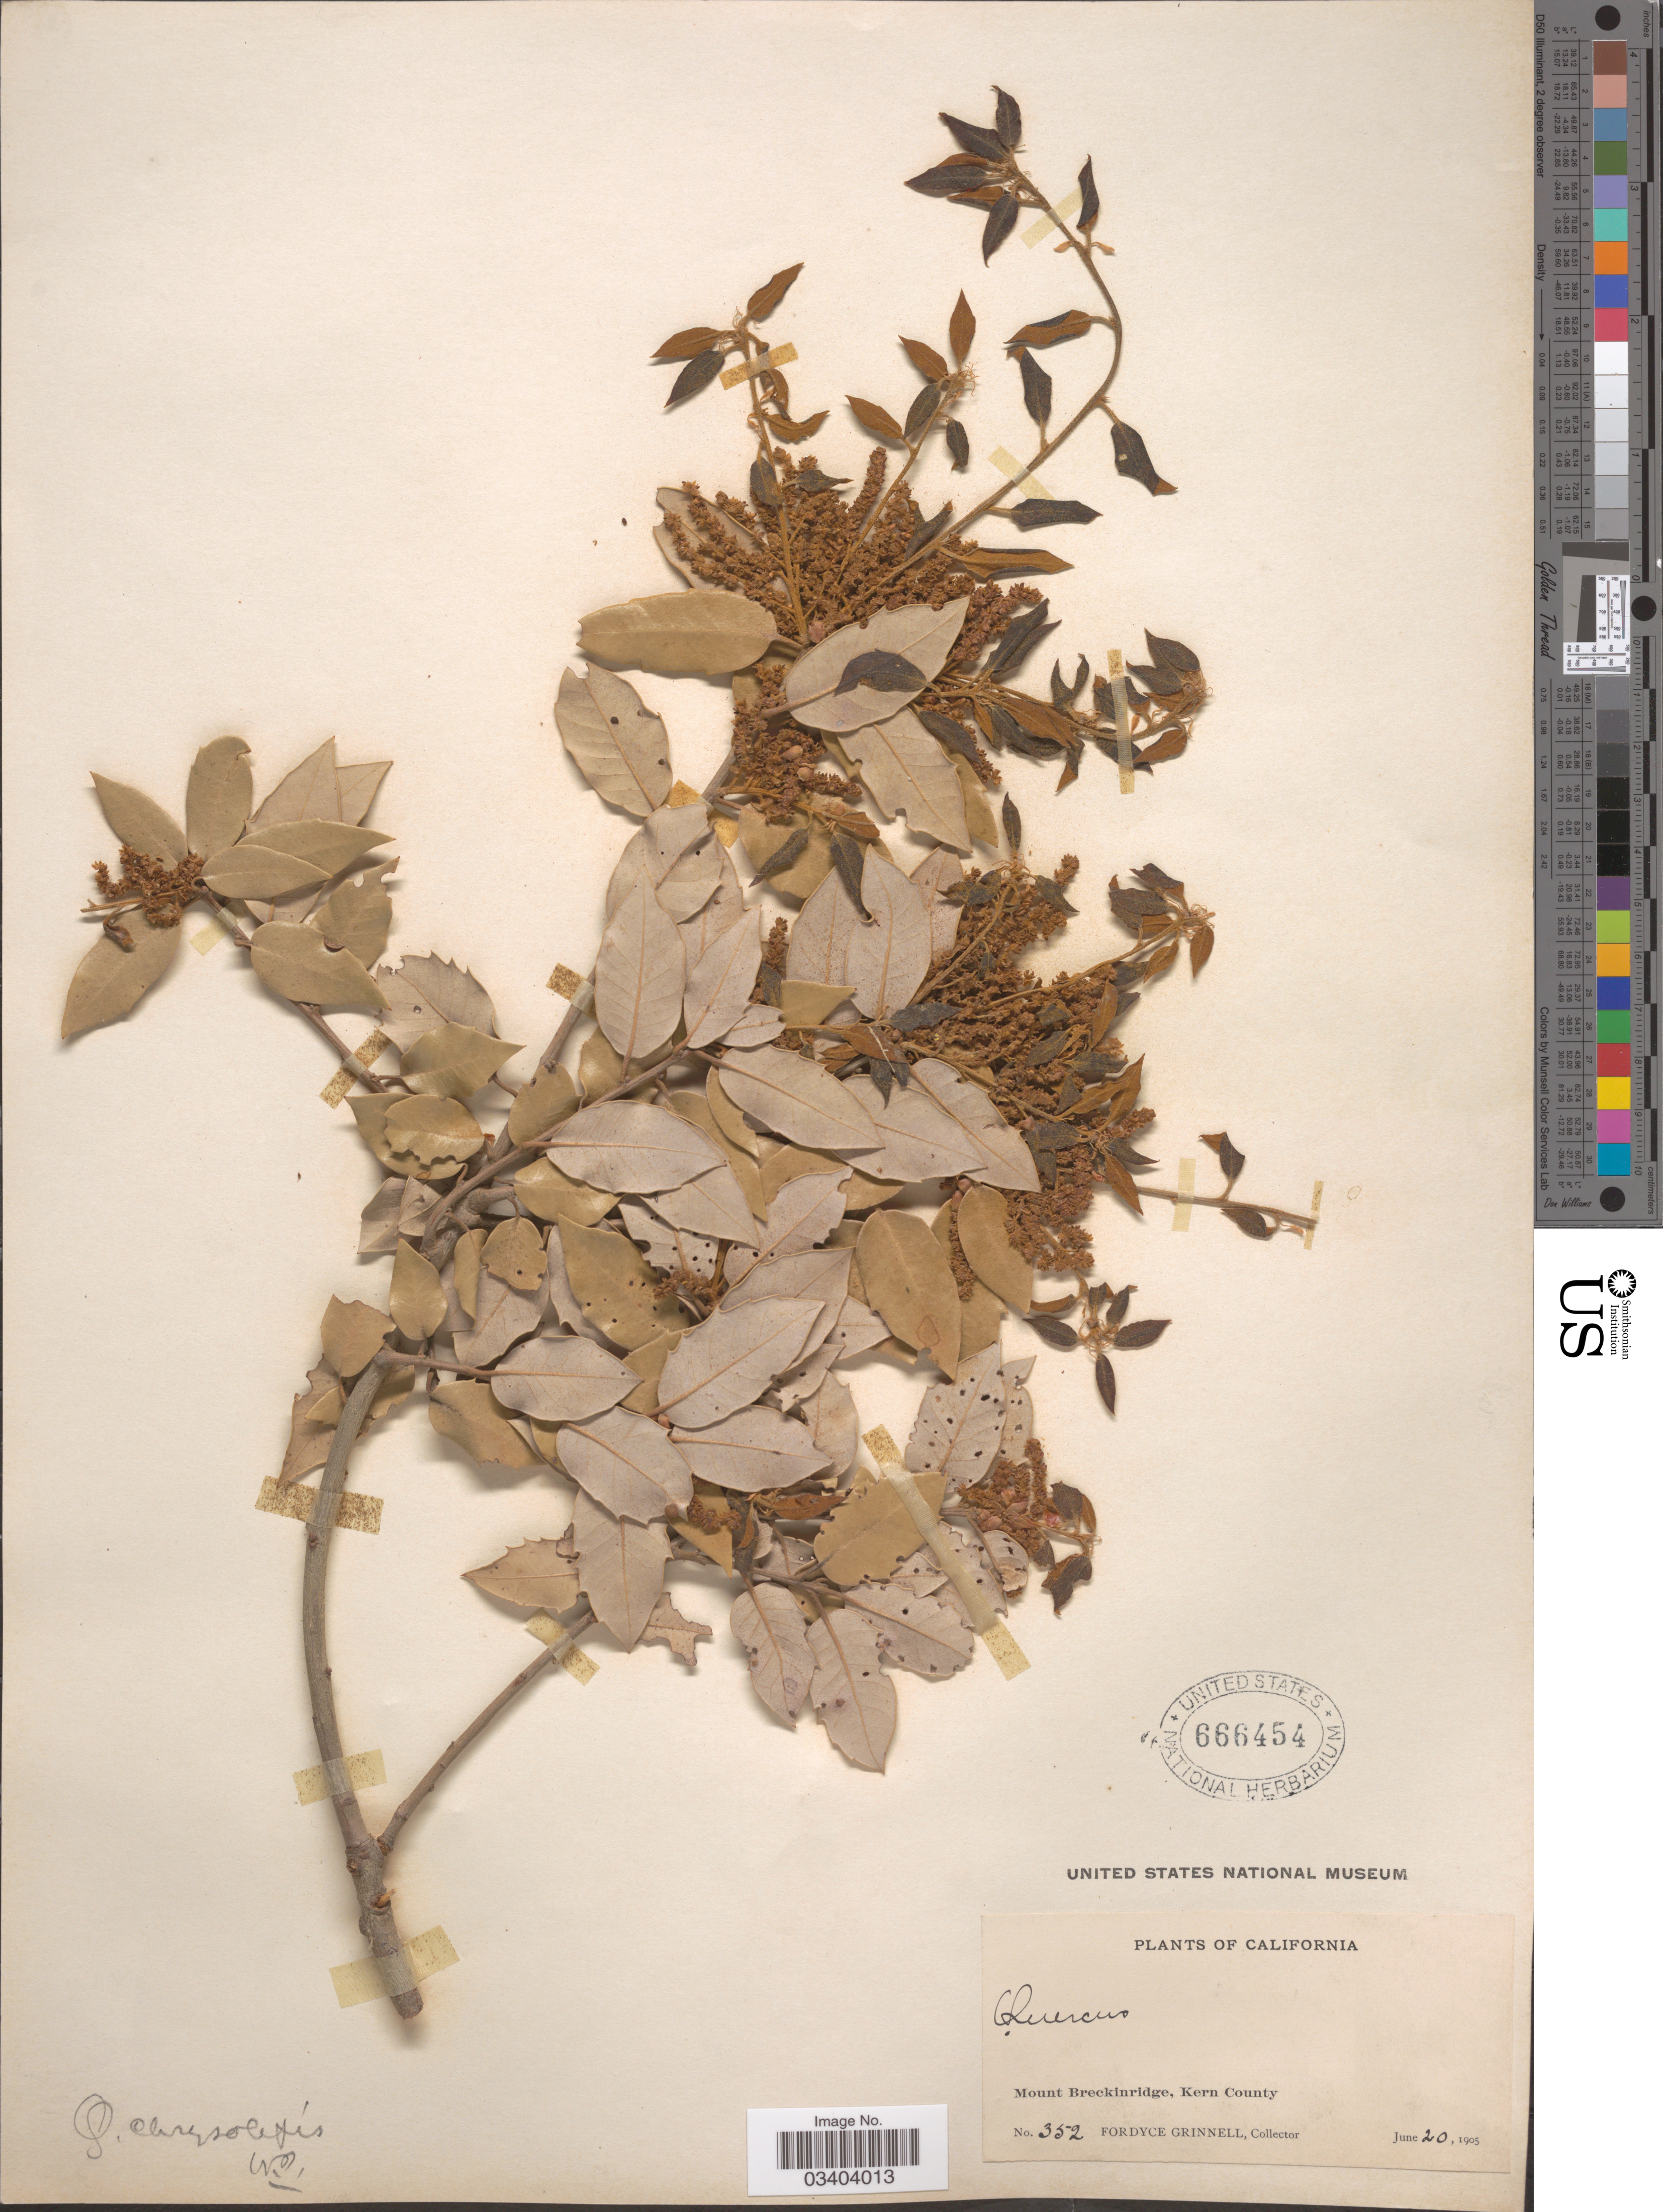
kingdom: Plantae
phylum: Tracheophyta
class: Magnoliopsida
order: Fagales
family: Fagaceae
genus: Quercus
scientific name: Quercus chrysolepis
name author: Liebm.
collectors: F. Grinnell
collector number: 352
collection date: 1905-06-20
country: United States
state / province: California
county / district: Kern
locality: Mount Breckinridge, Kern County.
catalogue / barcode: US 666454